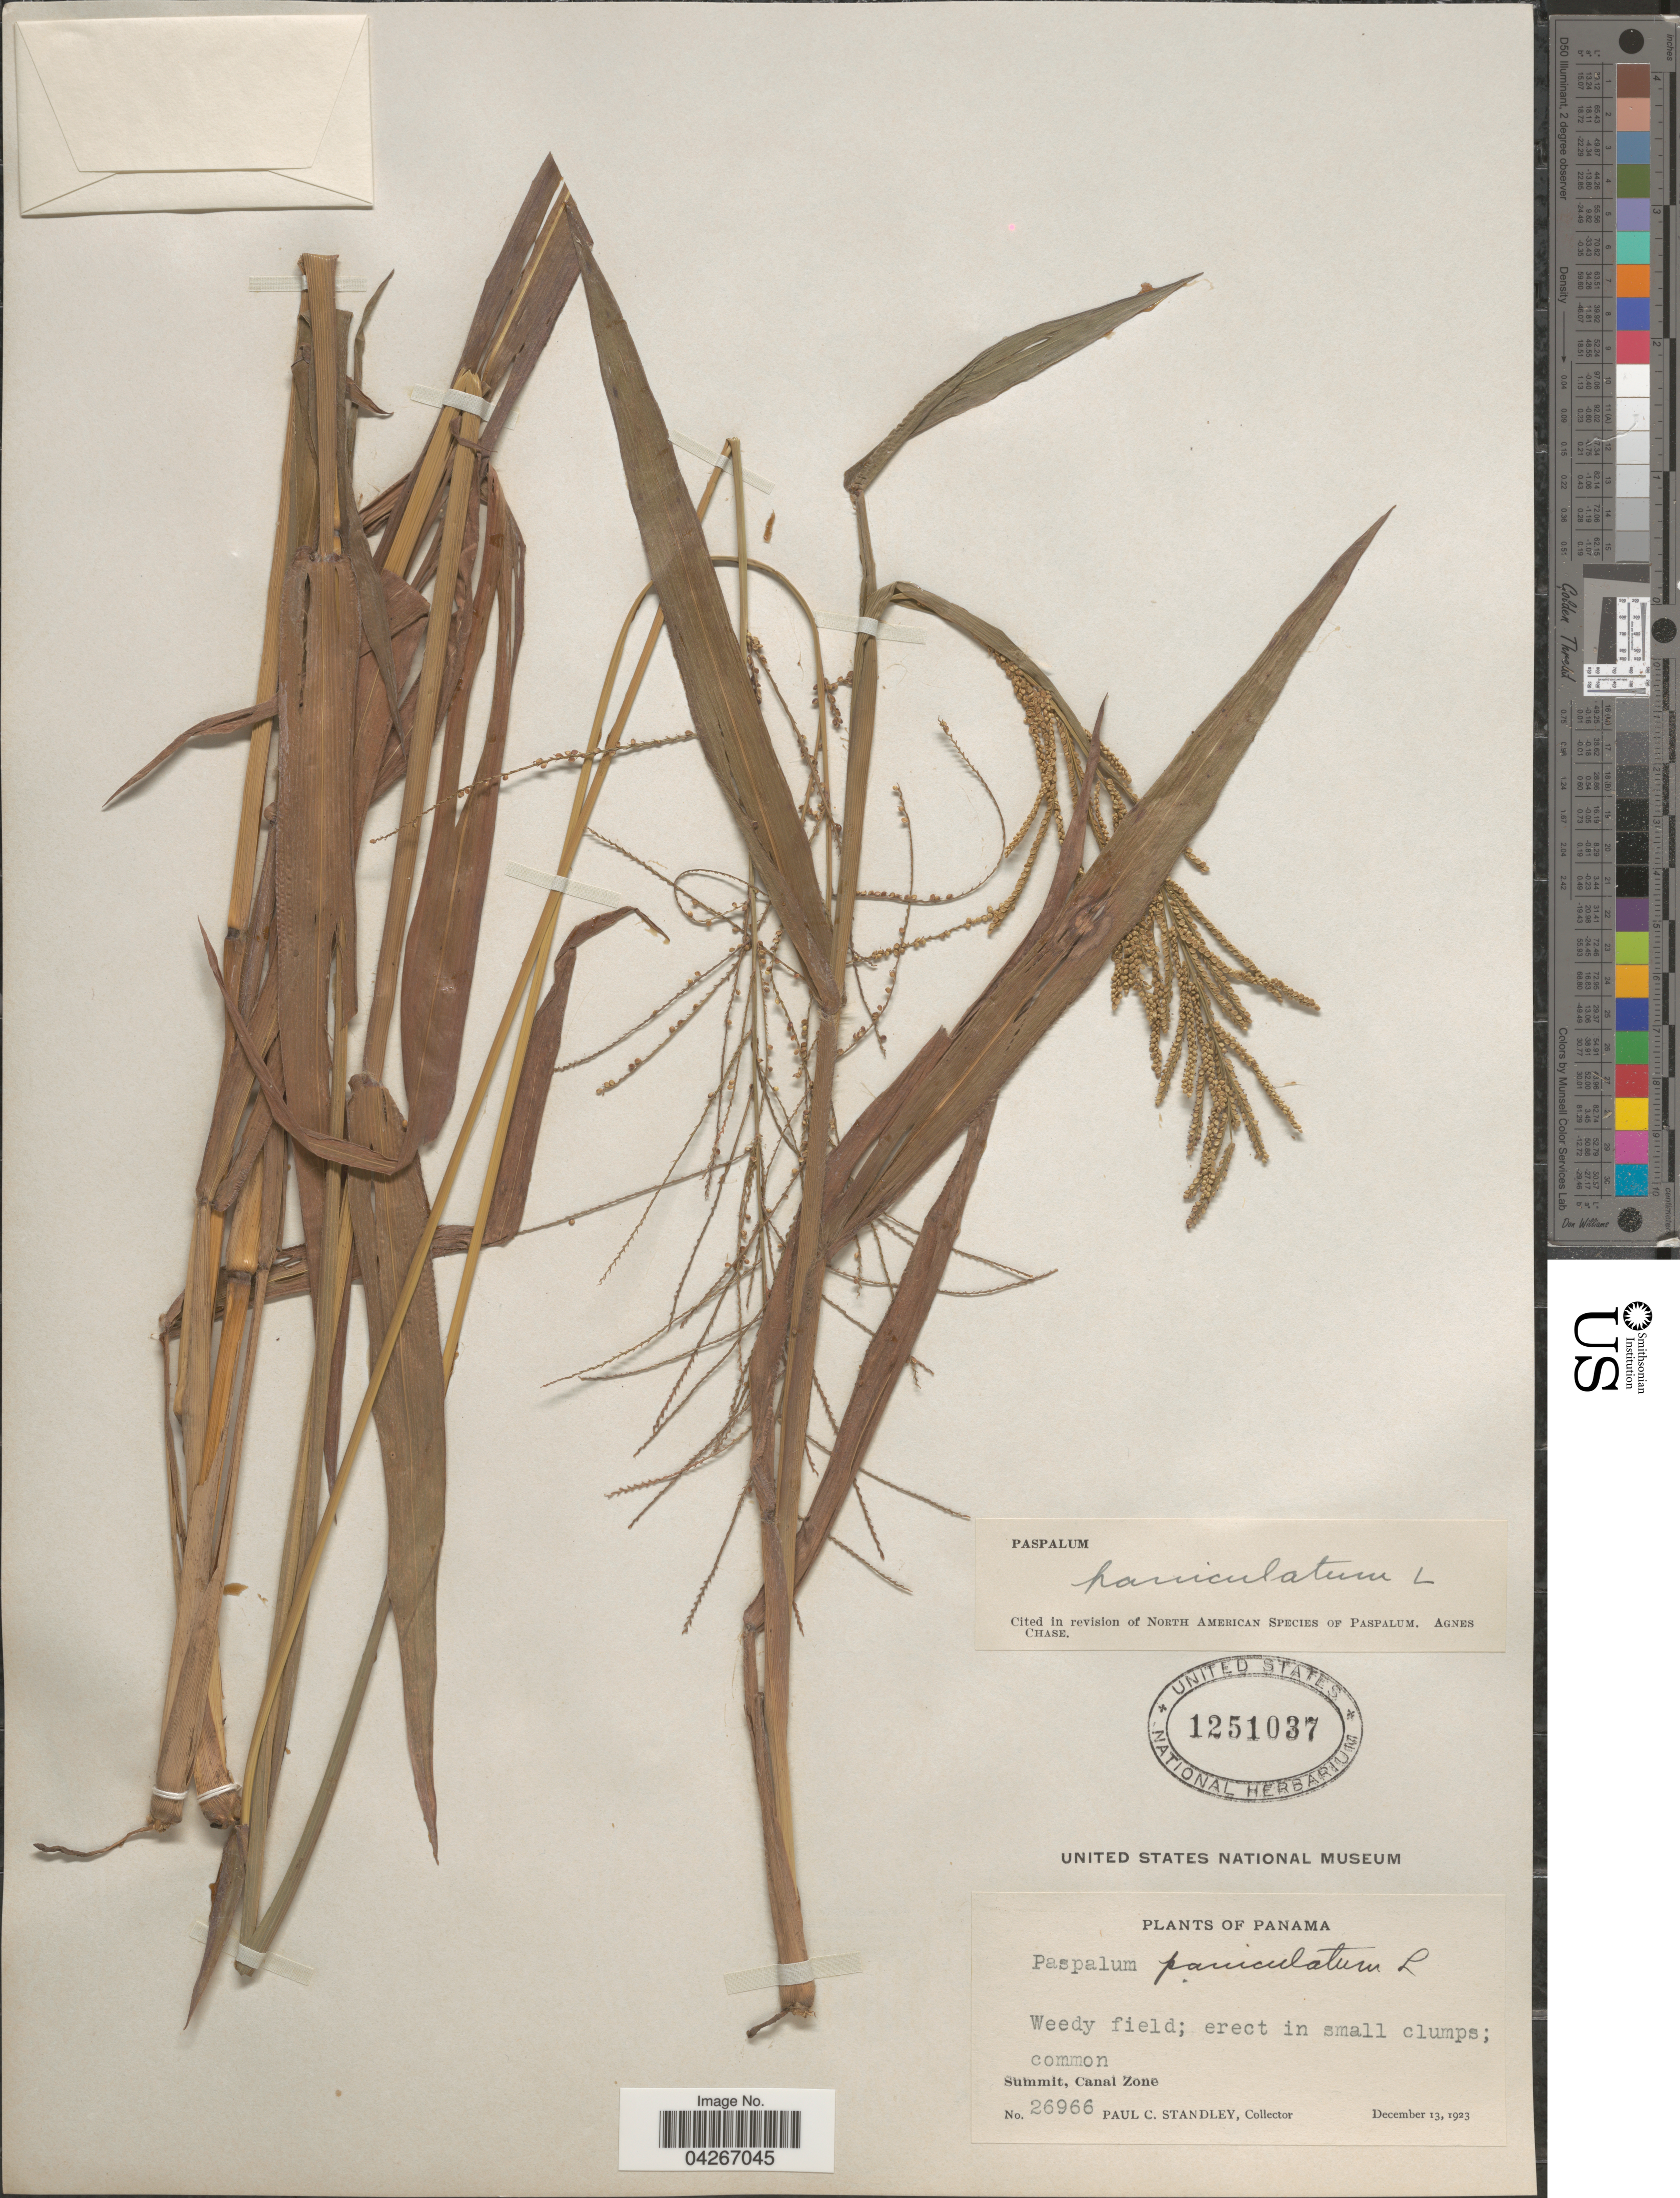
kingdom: Plantae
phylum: Tracheophyta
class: Liliopsida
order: Poales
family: Poaceae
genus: Paspalum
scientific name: Paspalum paniculatum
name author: L.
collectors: P. C. Standley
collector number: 26966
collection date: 1923-12-13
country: Panama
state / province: Colón / Panamá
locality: Summit, Canal Zone.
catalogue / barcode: US 1251037